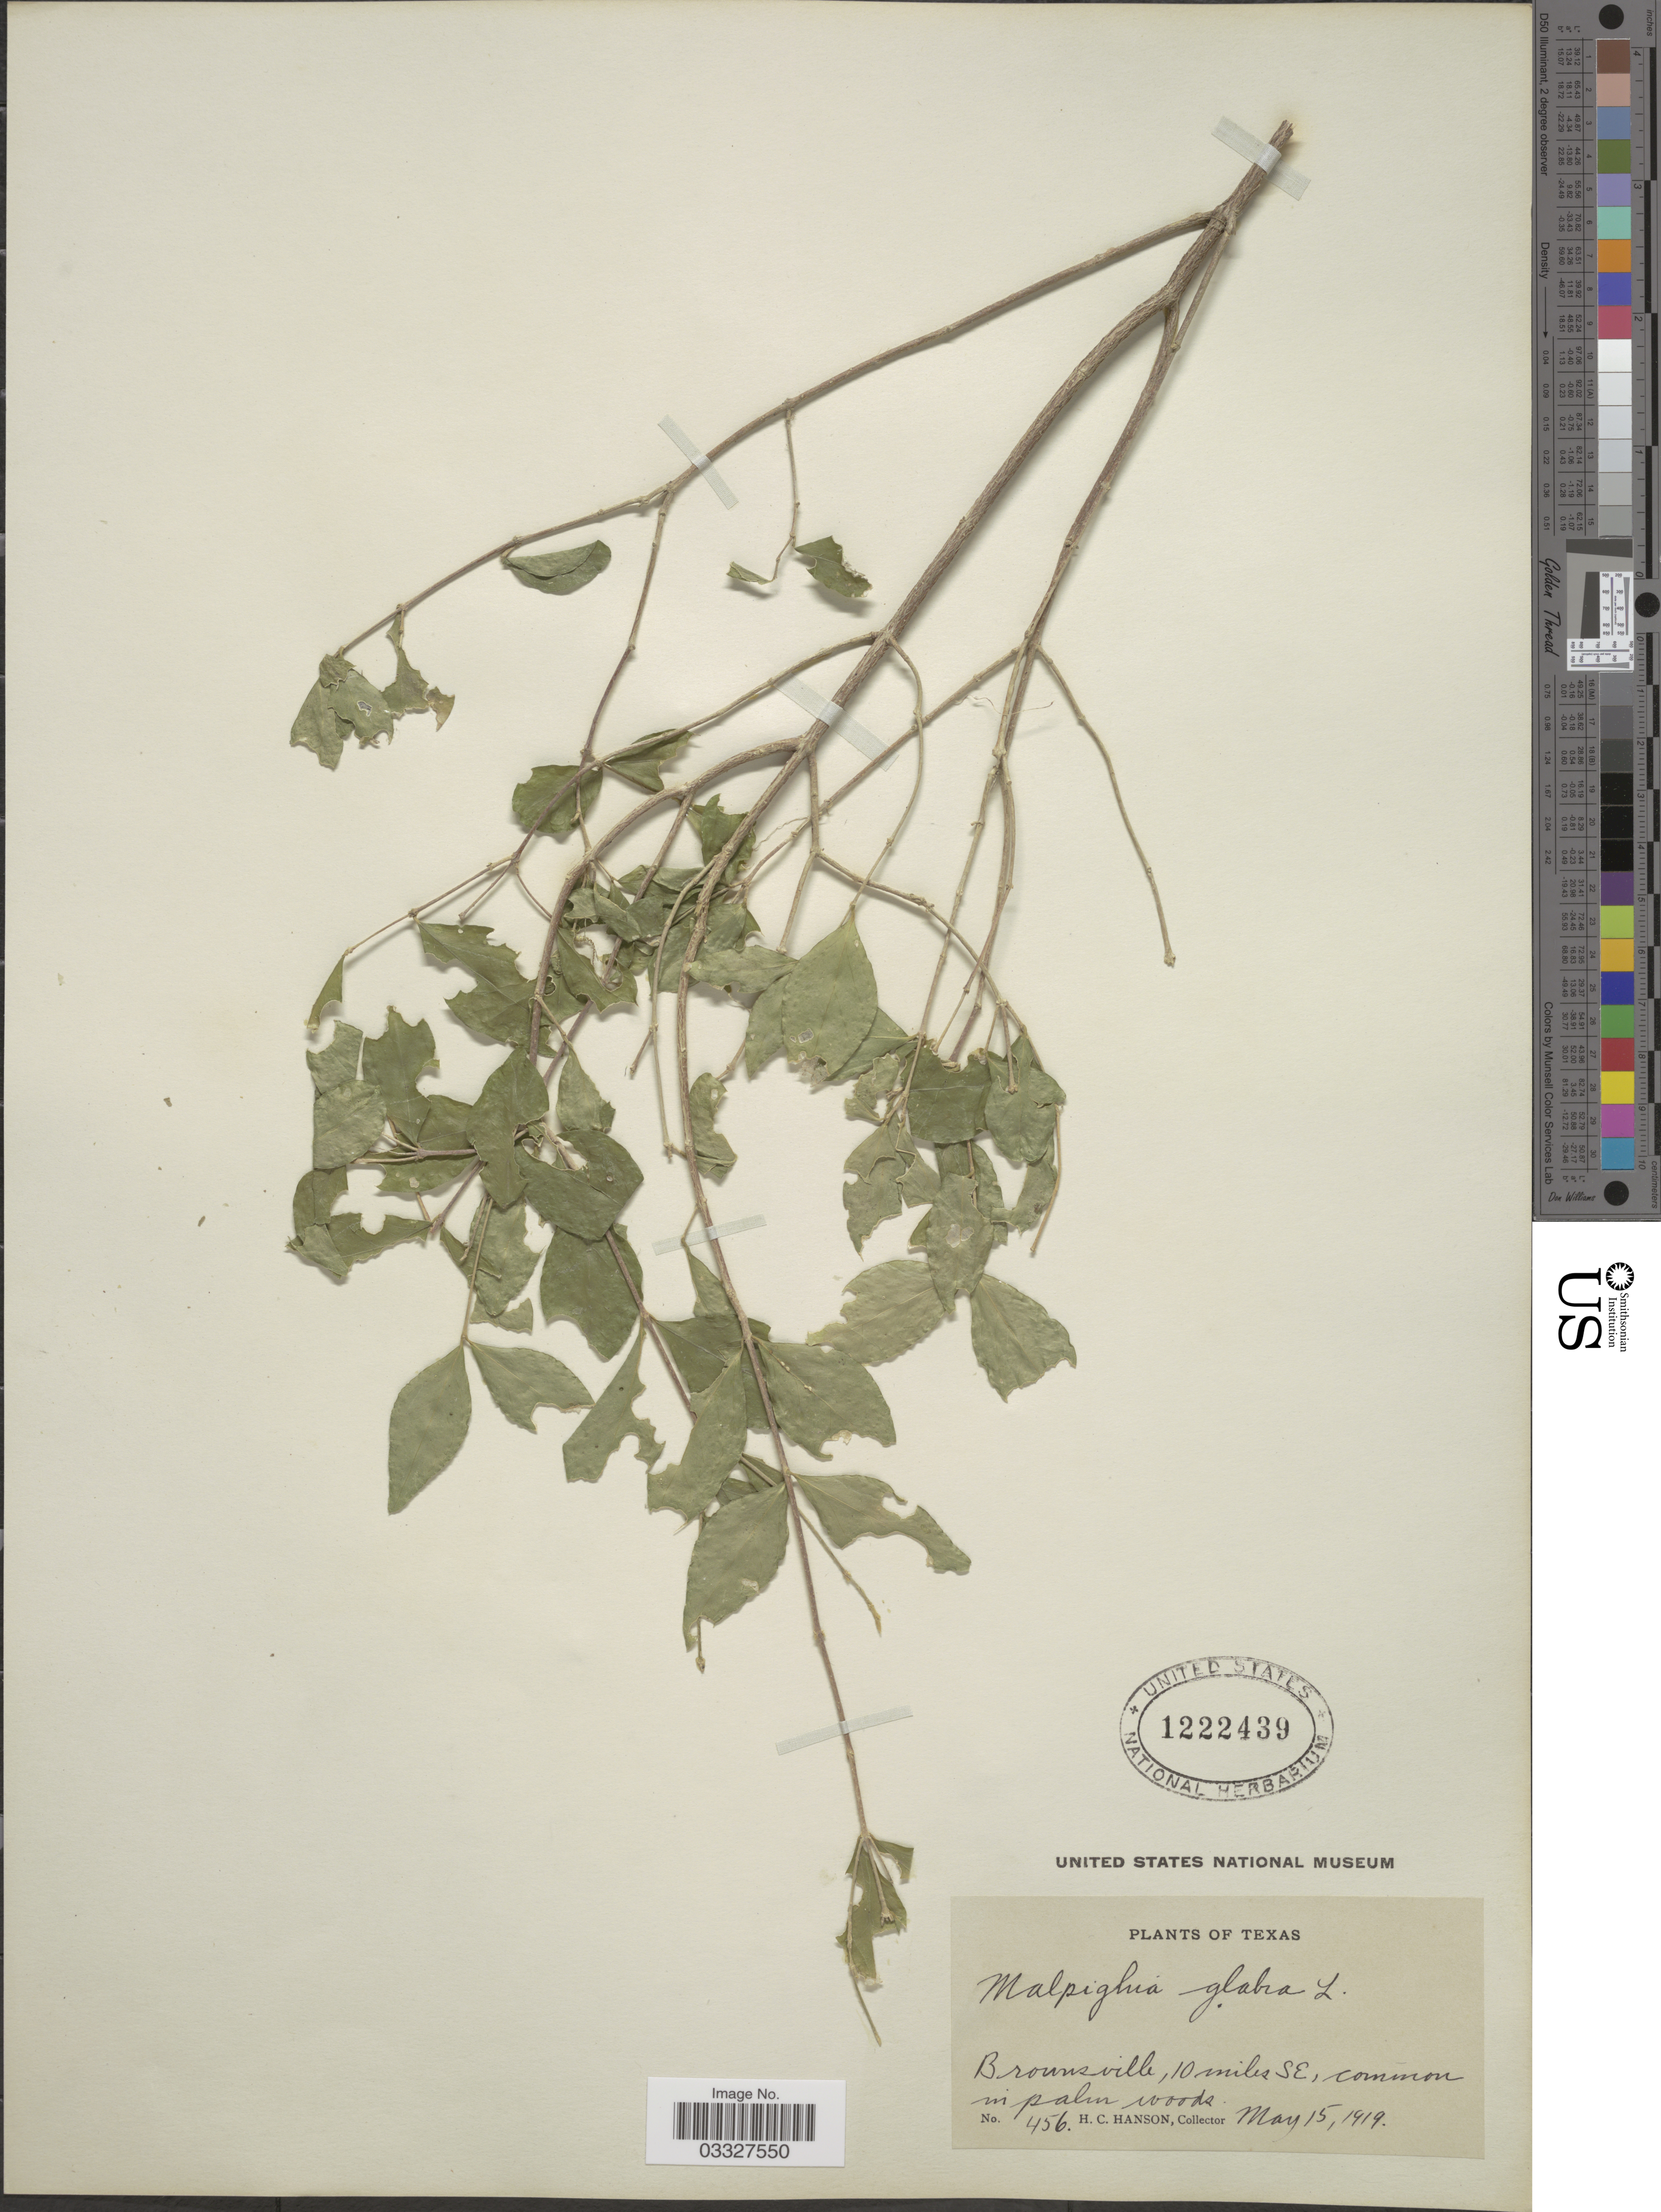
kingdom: Plantae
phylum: Tracheophyta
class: Magnoliopsida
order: Malpighiales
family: Malpighiaceae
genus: Malpighia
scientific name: Malpighia glabra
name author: L.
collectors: H. Hanson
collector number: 456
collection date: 1919-05-15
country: United States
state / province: Texas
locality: Brownsville, 10 miles SE.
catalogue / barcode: US 1222439